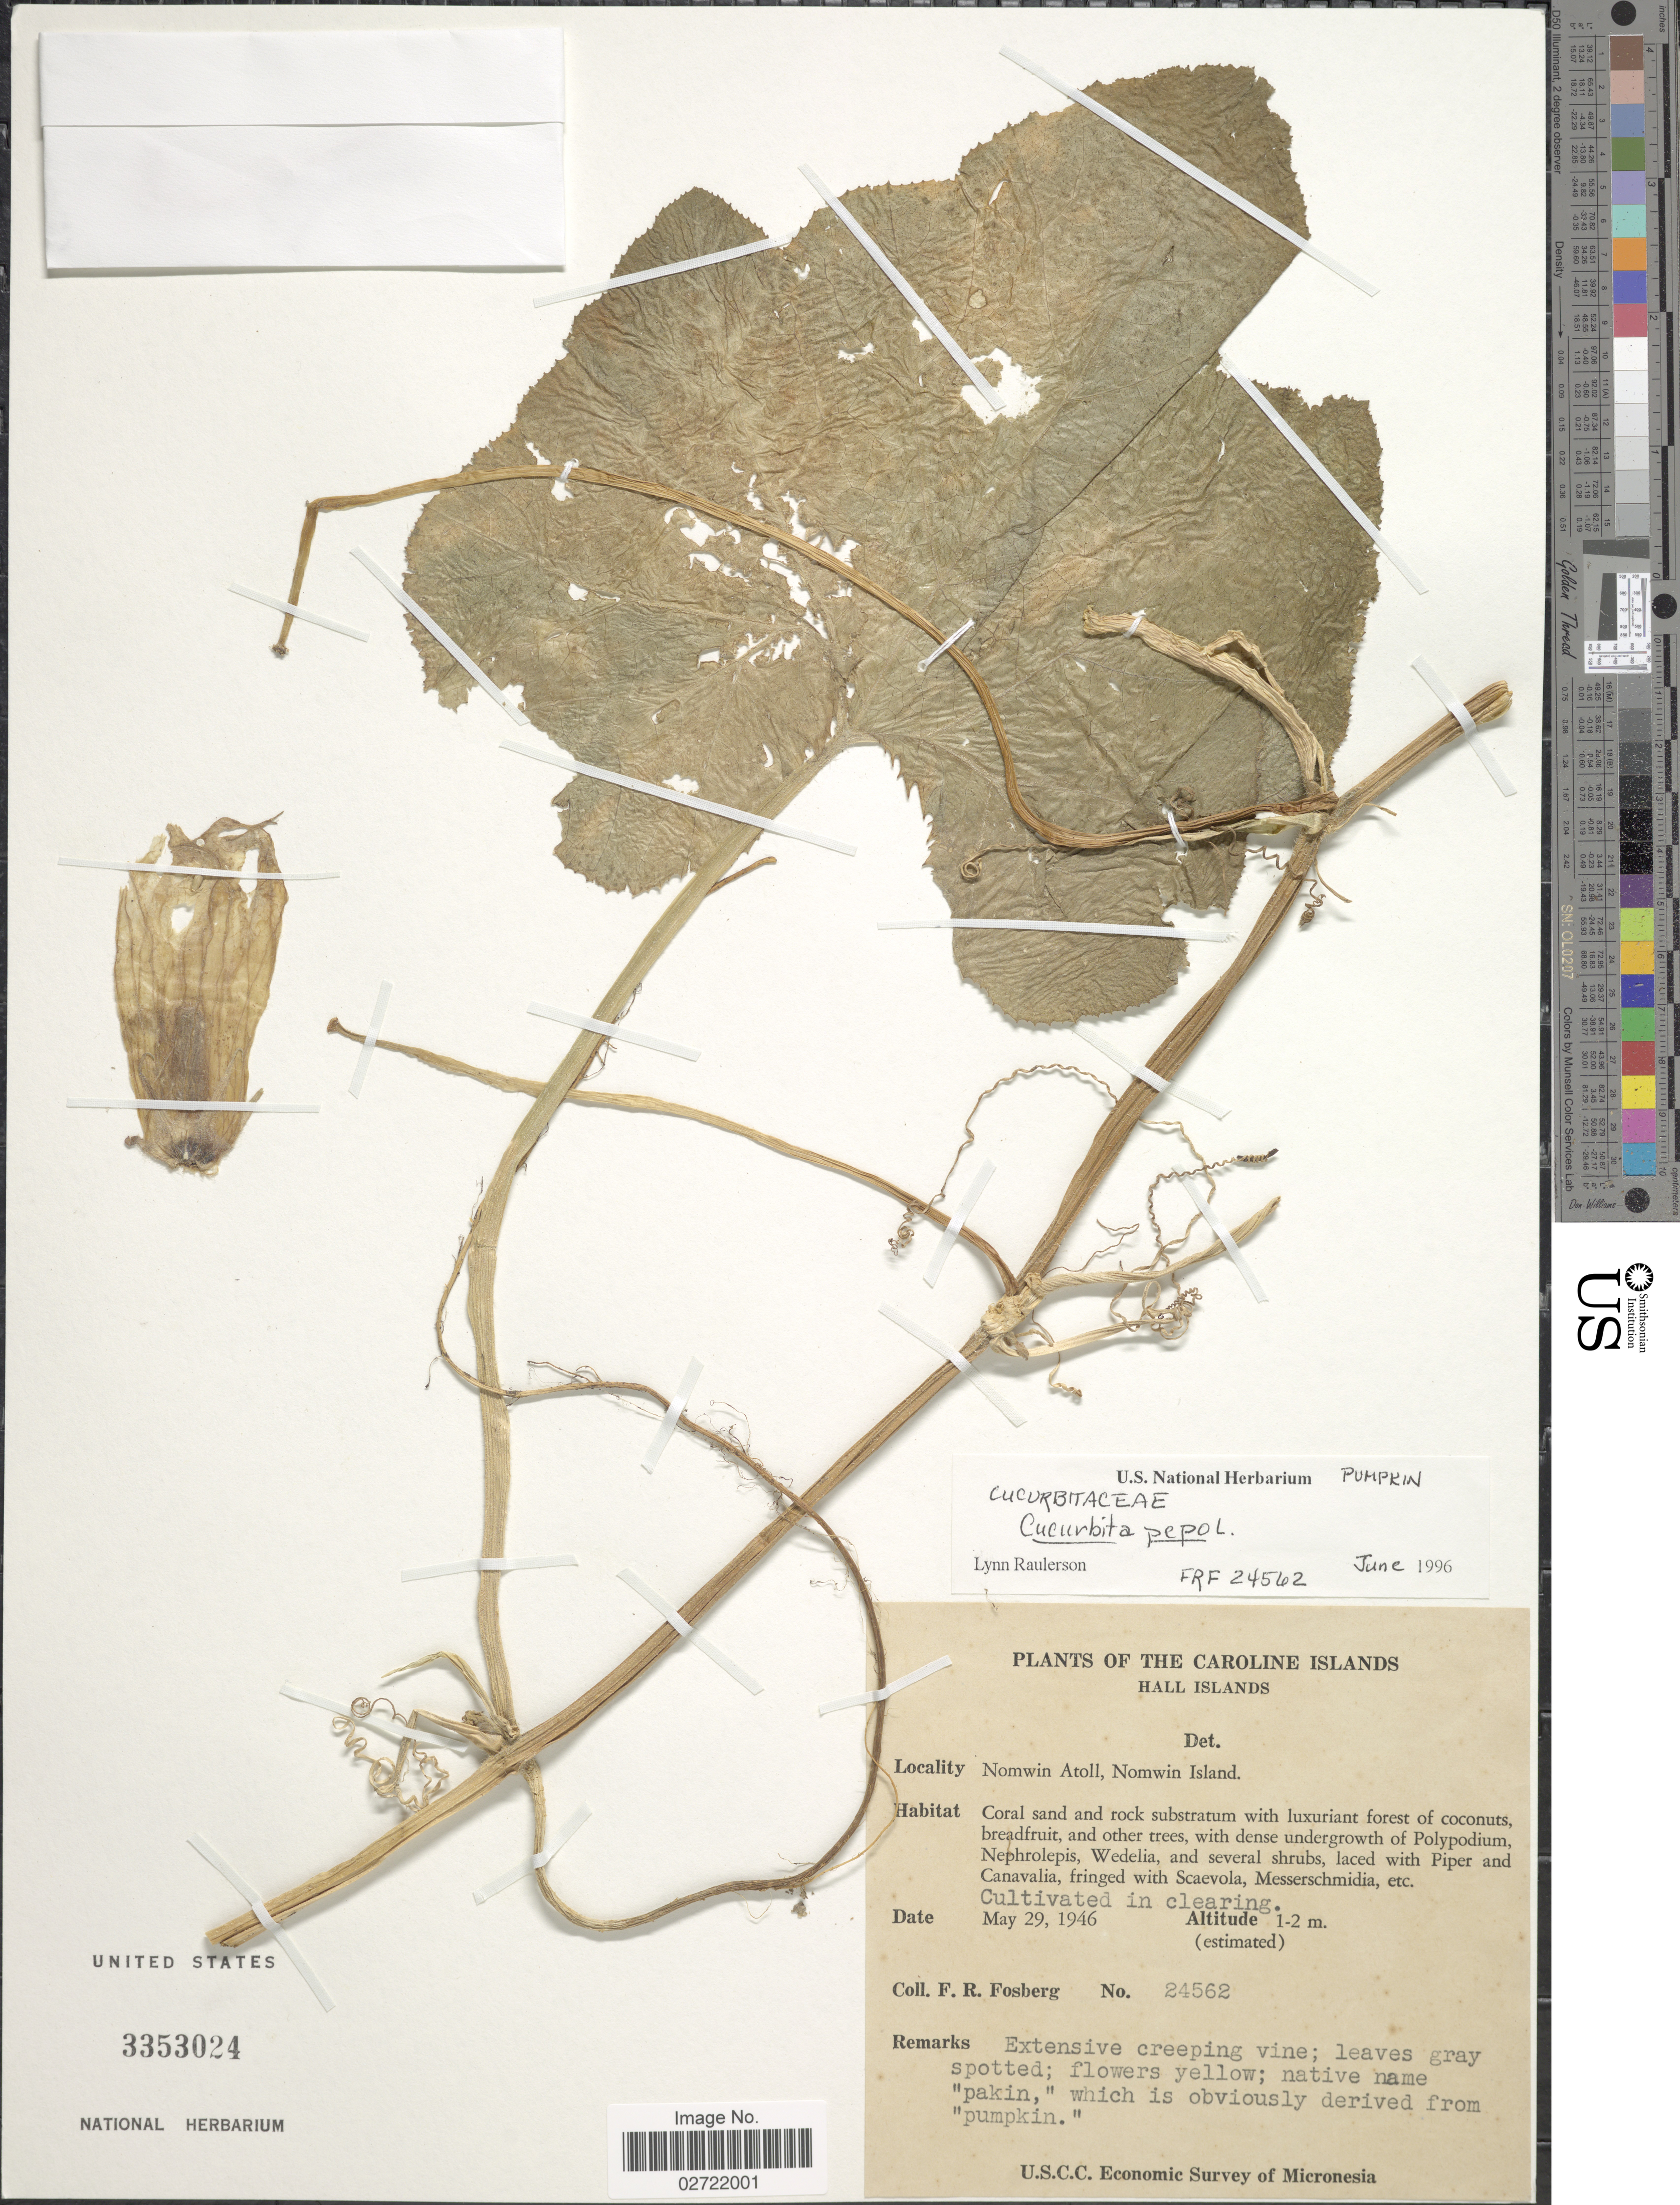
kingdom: Plantae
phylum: Tracheophyta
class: Magnoliopsida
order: Cucurbitales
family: Cucurbitaceae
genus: Cucurbita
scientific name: Cucurbita pepo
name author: L.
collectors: F. R. Fosberg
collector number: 24562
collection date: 1946-05-29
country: Micronesia, Federated States of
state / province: Truk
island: Nomwin Atoll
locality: Hall Islands, Nomwin Atoll, Nomwin Island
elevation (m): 1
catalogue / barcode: US 3353024